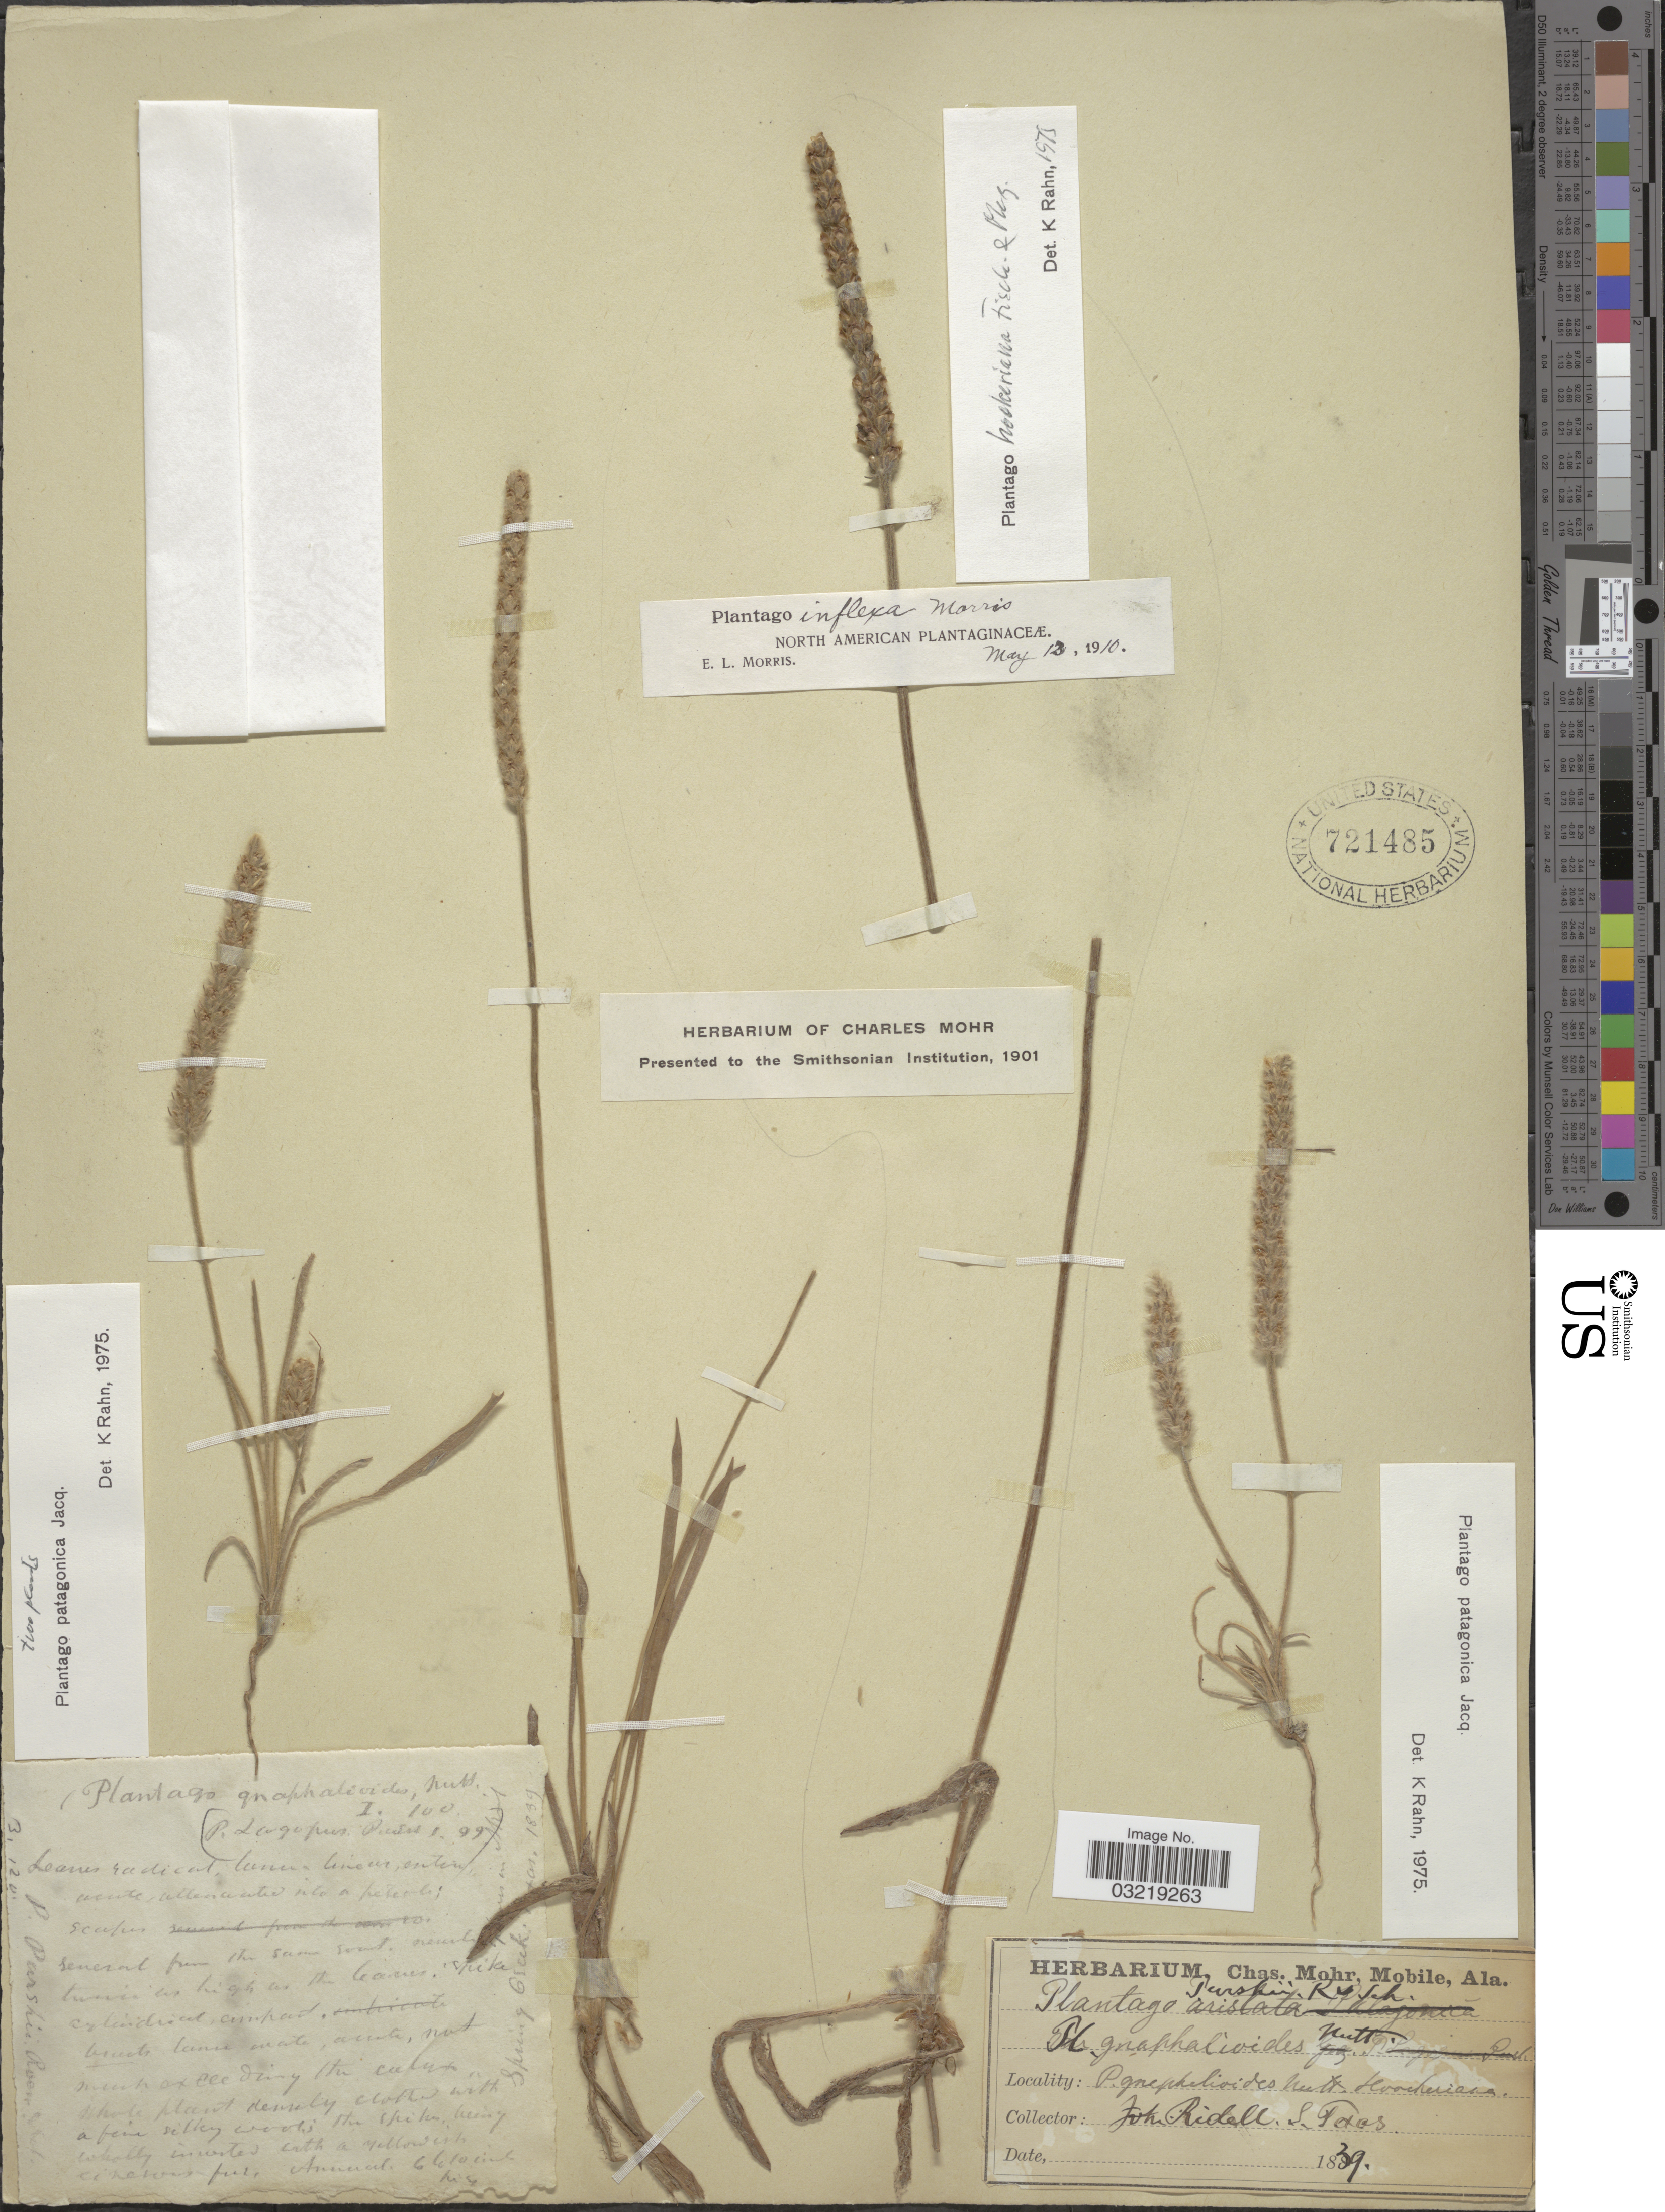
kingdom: Plantae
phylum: Tracheophyta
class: Magnoliopsida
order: Lamiales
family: Plantaginaceae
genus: Plantago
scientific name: Plantago patagonica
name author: Jacq.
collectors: J. Ridell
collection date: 1839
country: United States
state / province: Alabama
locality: S. Texas.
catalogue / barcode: US 721485